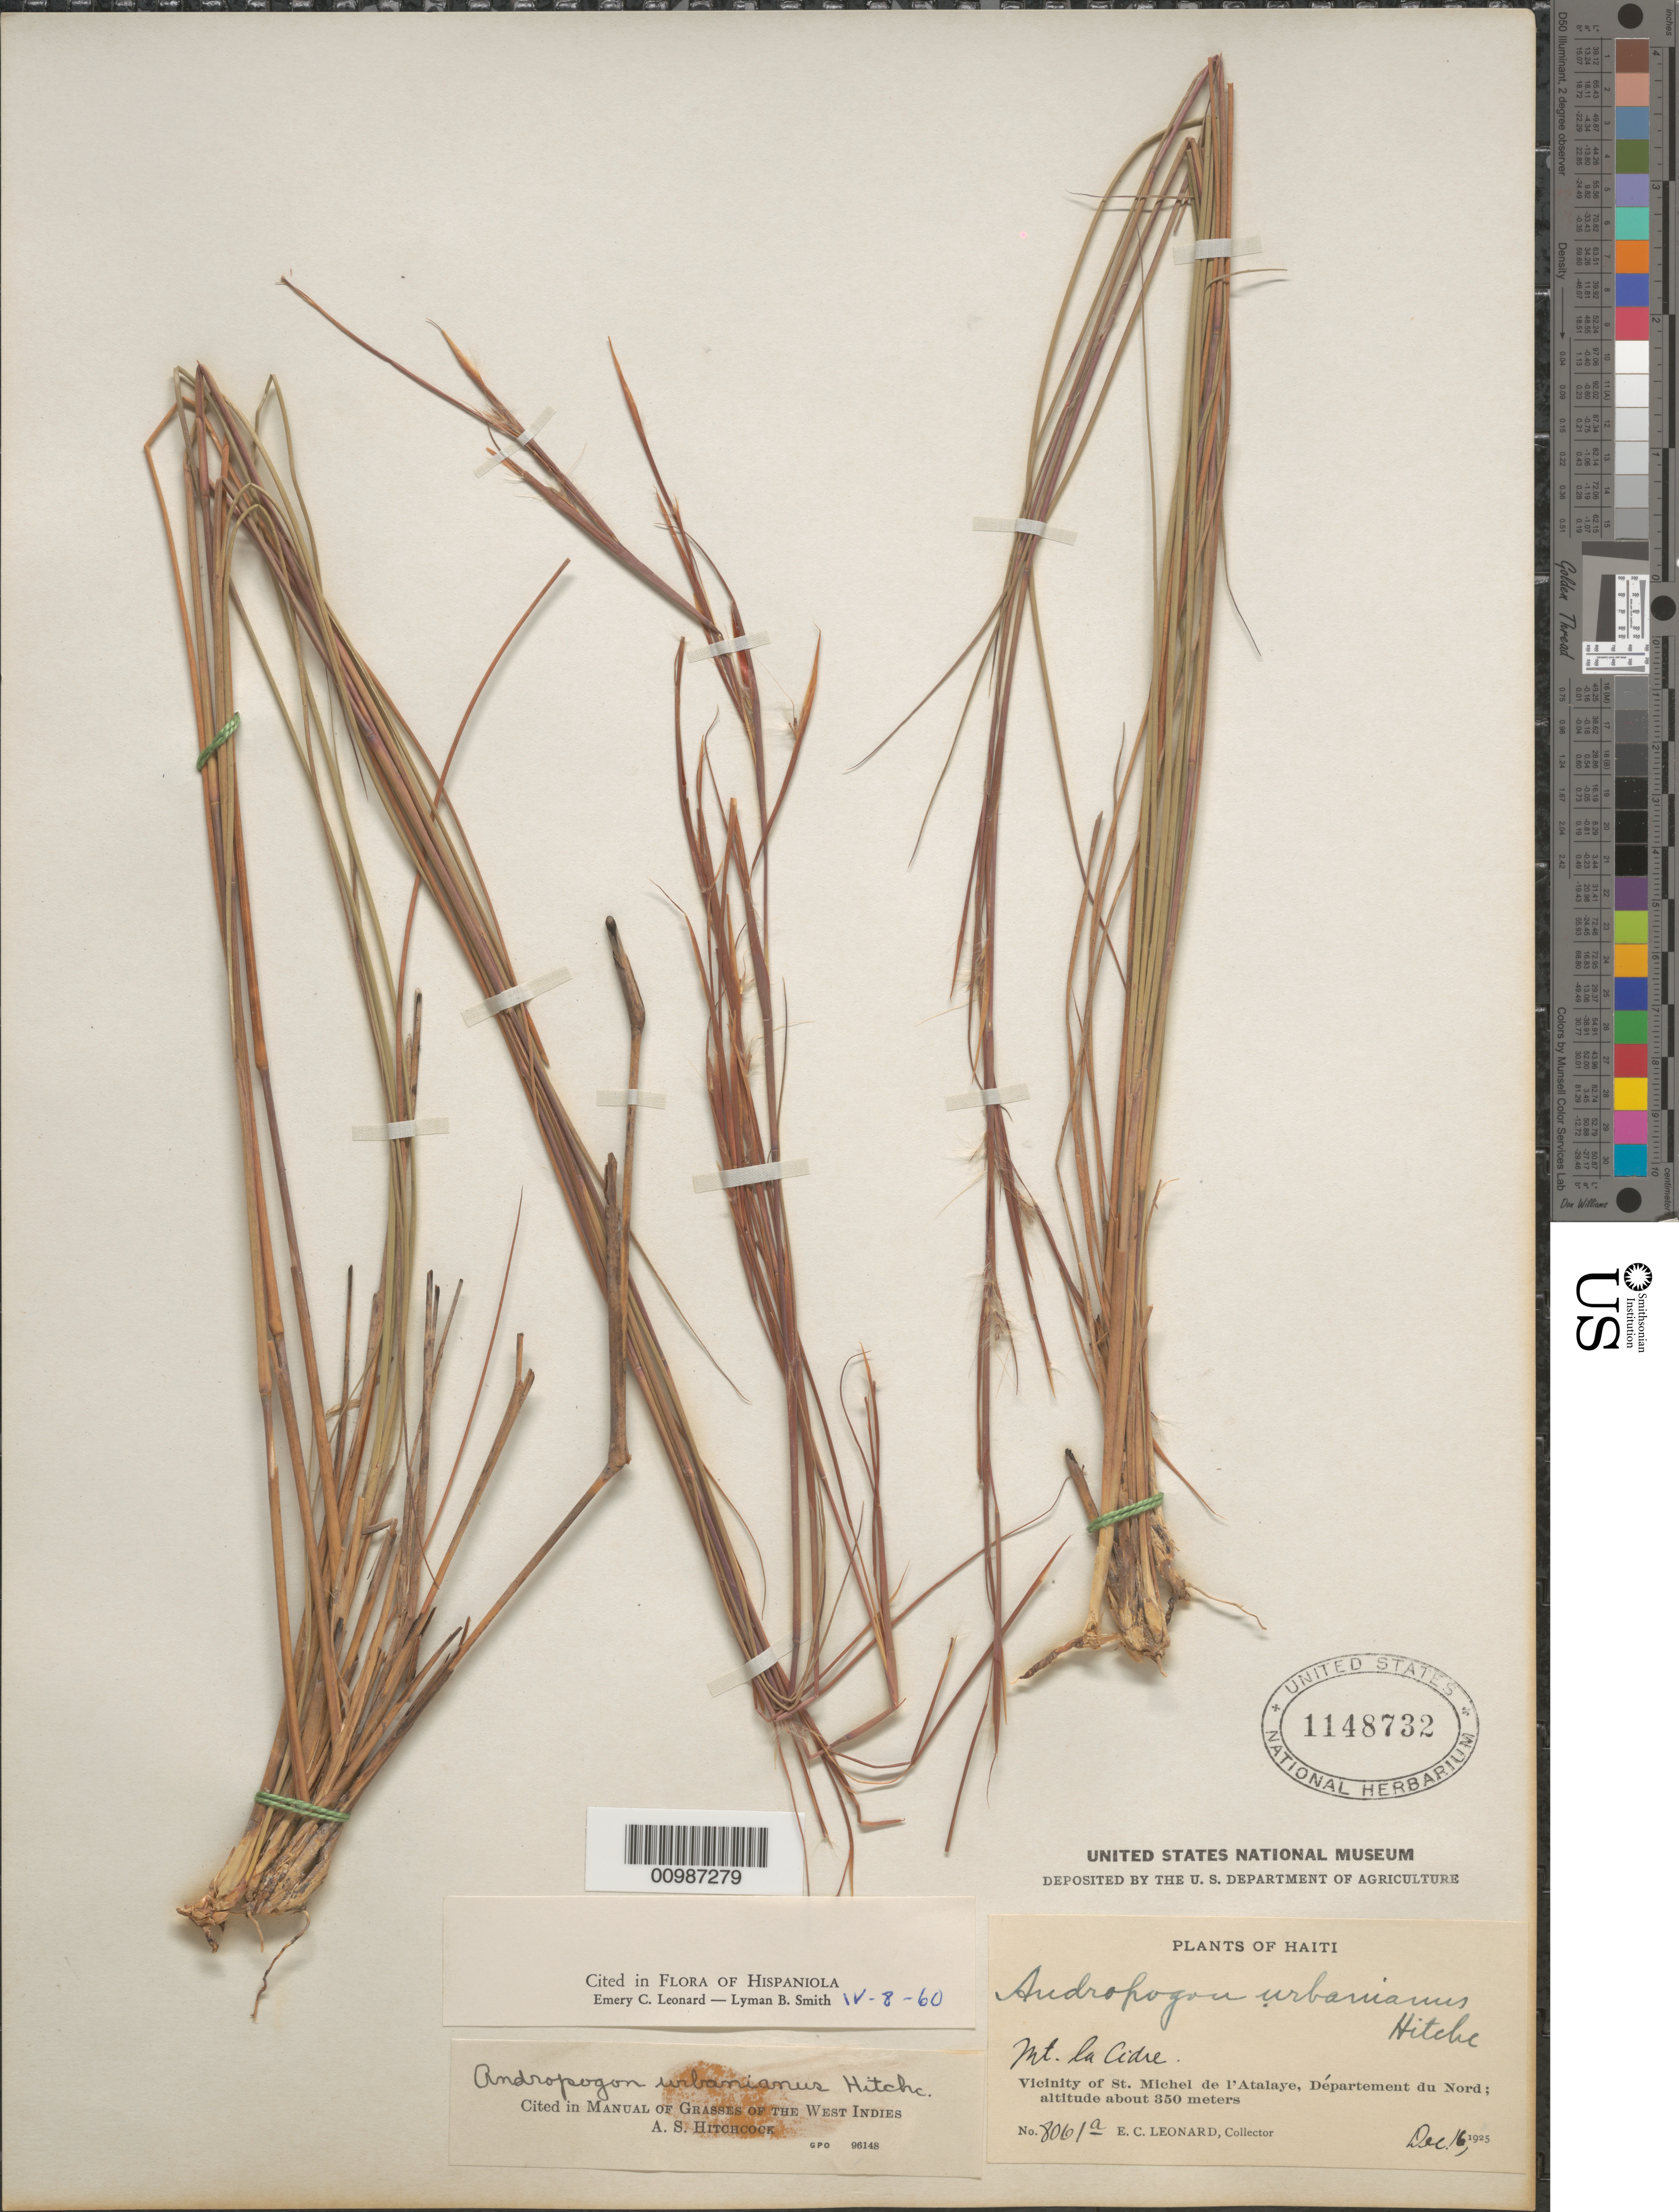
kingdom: Plantae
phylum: Tracheophyta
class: Liliopsida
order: Poales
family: Poaceae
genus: Andropogon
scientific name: Andropogon urbanianus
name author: Hitchc.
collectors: E. C. Leonard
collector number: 8061a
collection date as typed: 16 Dec 1925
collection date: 1925-12-16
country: Haiti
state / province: Nord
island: Hispaniola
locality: Vicinity of St. Michel de l'Atalaye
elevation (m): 350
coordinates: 0 N, 0 E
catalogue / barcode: US 1148732